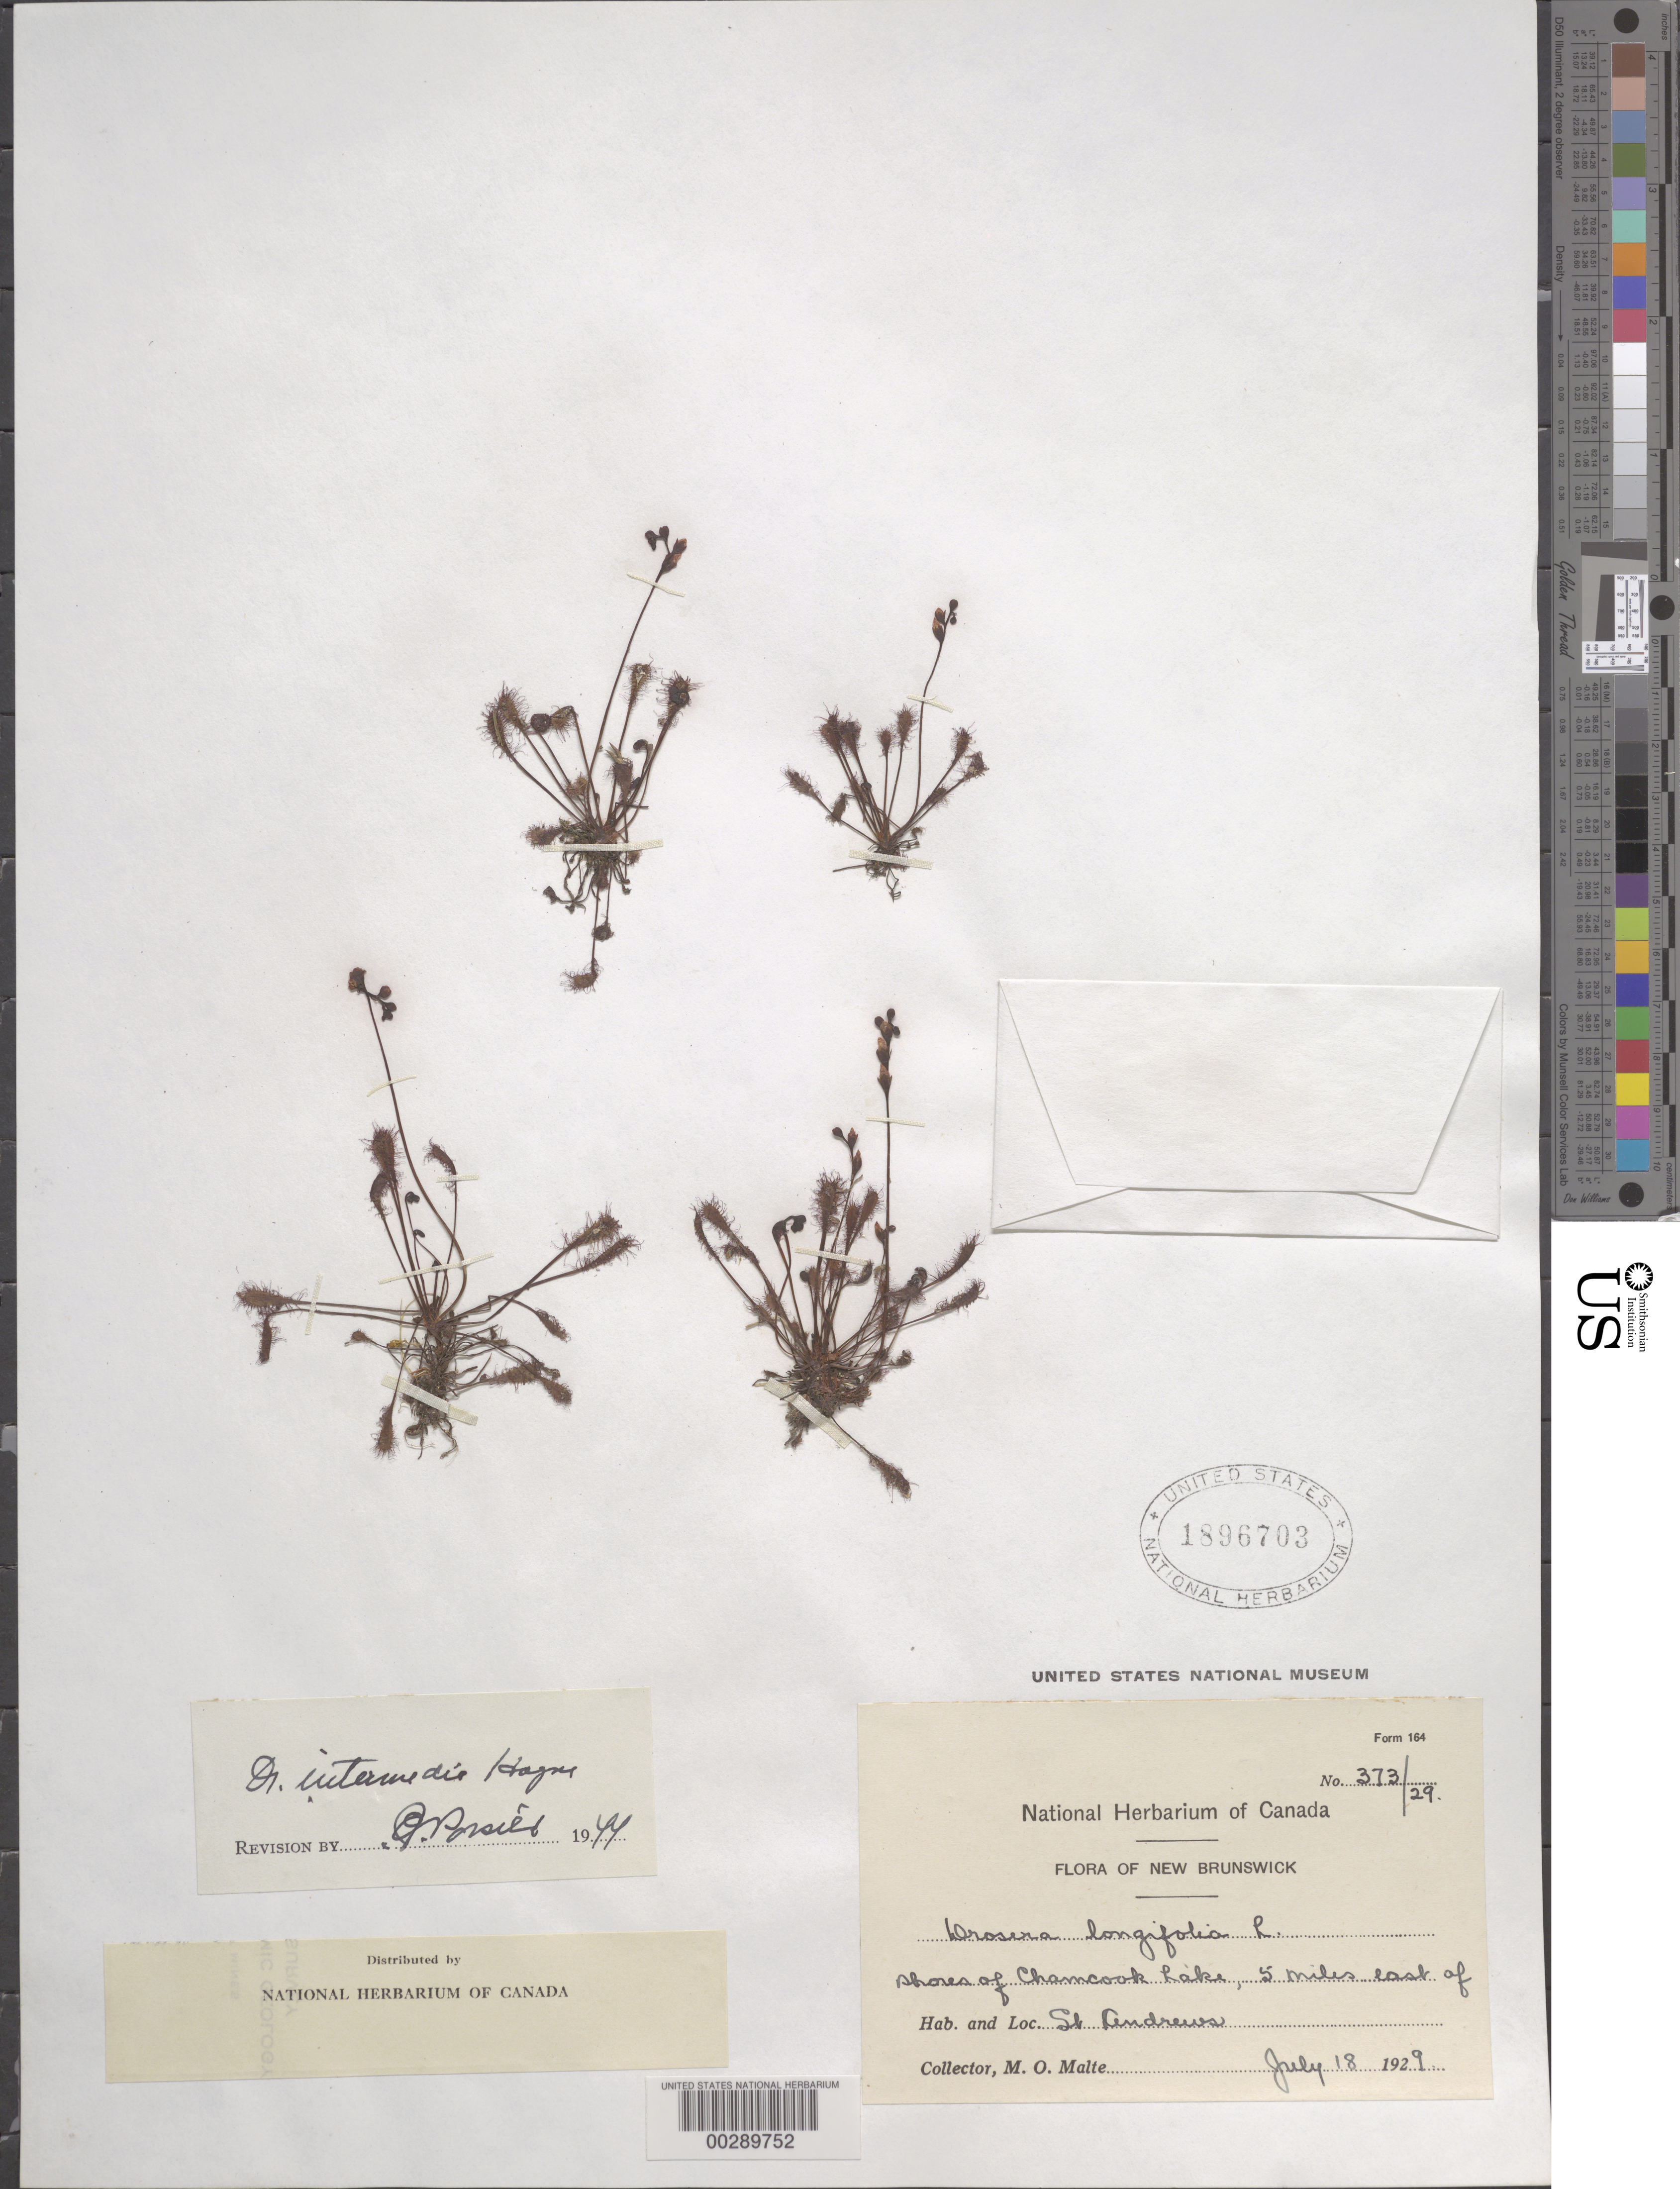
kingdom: Plantae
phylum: Tracheophyta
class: Magnoliopsida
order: Caryophyllales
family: Droseraceae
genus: Drosera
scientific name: Drosera intermedia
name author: Hayne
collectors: M. Malte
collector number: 373/29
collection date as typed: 18 Jul 1929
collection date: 1929-07-18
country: Canada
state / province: New Brunswick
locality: E of st. andrews, chamcook lake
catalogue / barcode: US 1896703